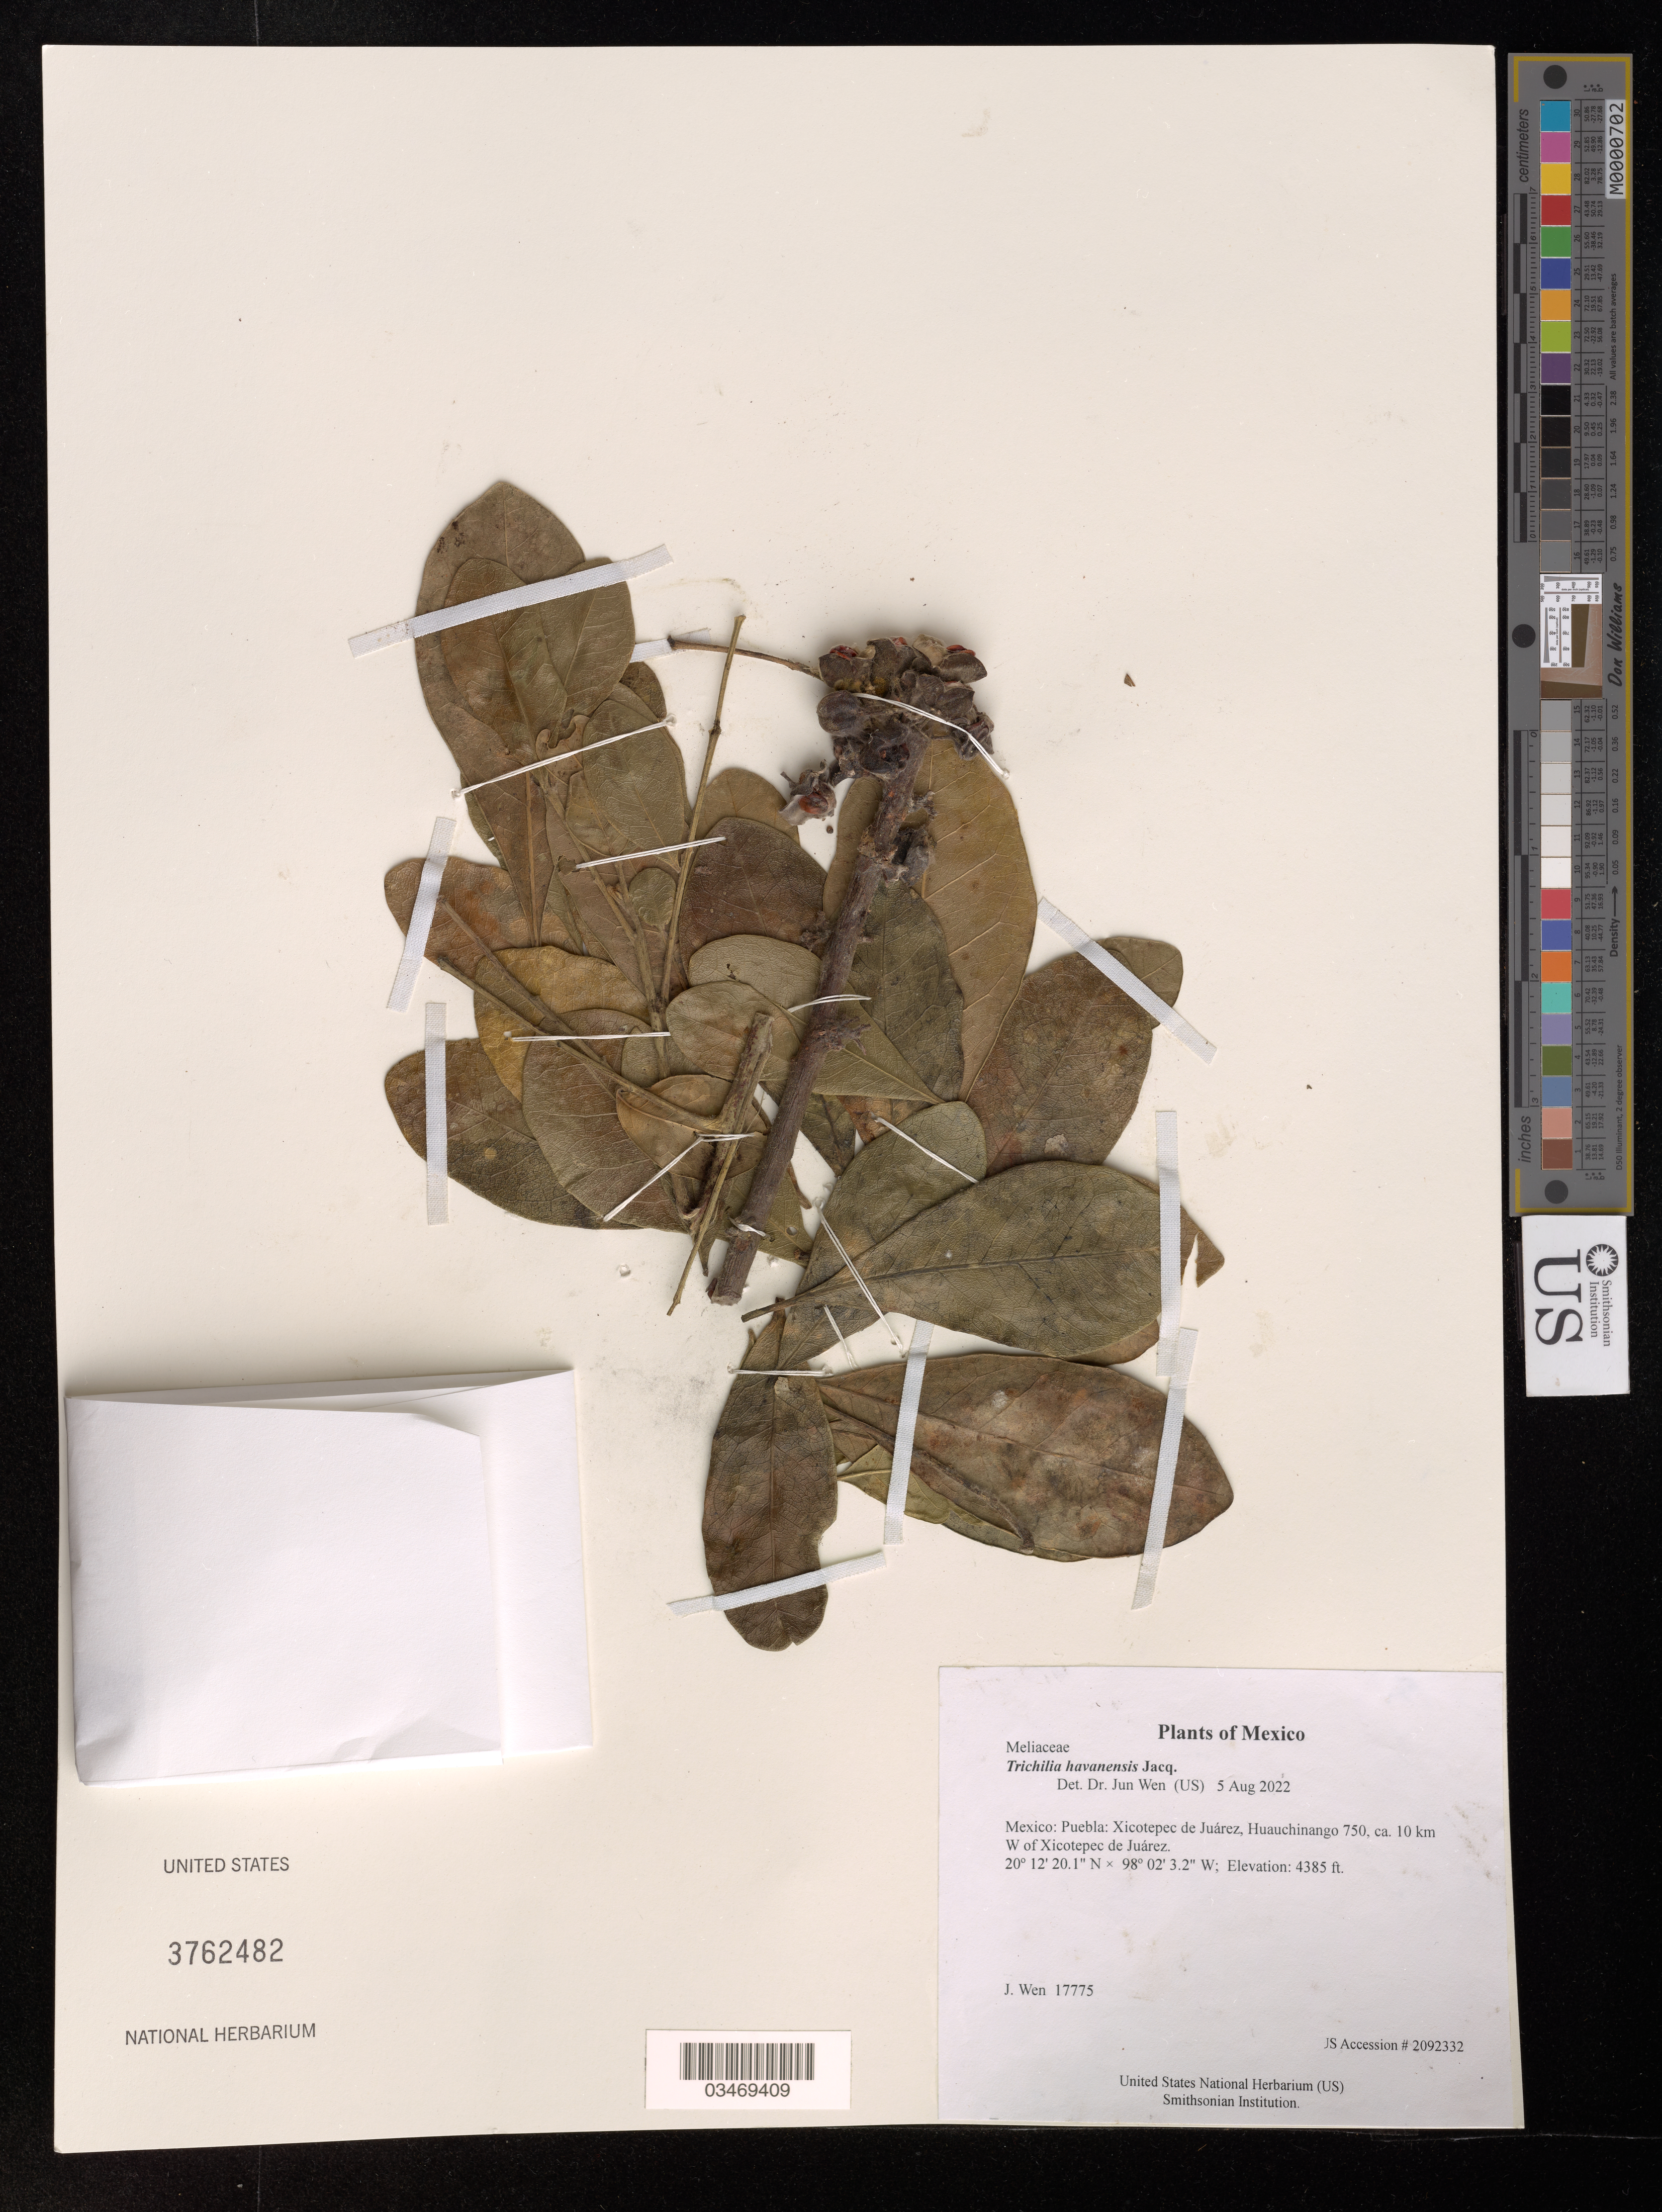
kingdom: Plantae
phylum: Tracheophyta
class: Magnoliopsida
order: Sapindales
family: Meliaceae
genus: Trichilia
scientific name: Trichilia havanensis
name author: Jacq.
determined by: Wen, Jun, (BOT), Smithsonian Institution - National Museum of Natural History (UNITED STATES)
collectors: J. Wen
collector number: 17775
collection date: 2022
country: Mexico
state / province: Puebla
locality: Xicotepec de Juárez, Huauchinango 750, ca. 10 km W of Xicotepec de Juárez.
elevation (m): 1337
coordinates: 20 12.335 N, 98 02.054 W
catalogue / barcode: US 3762482